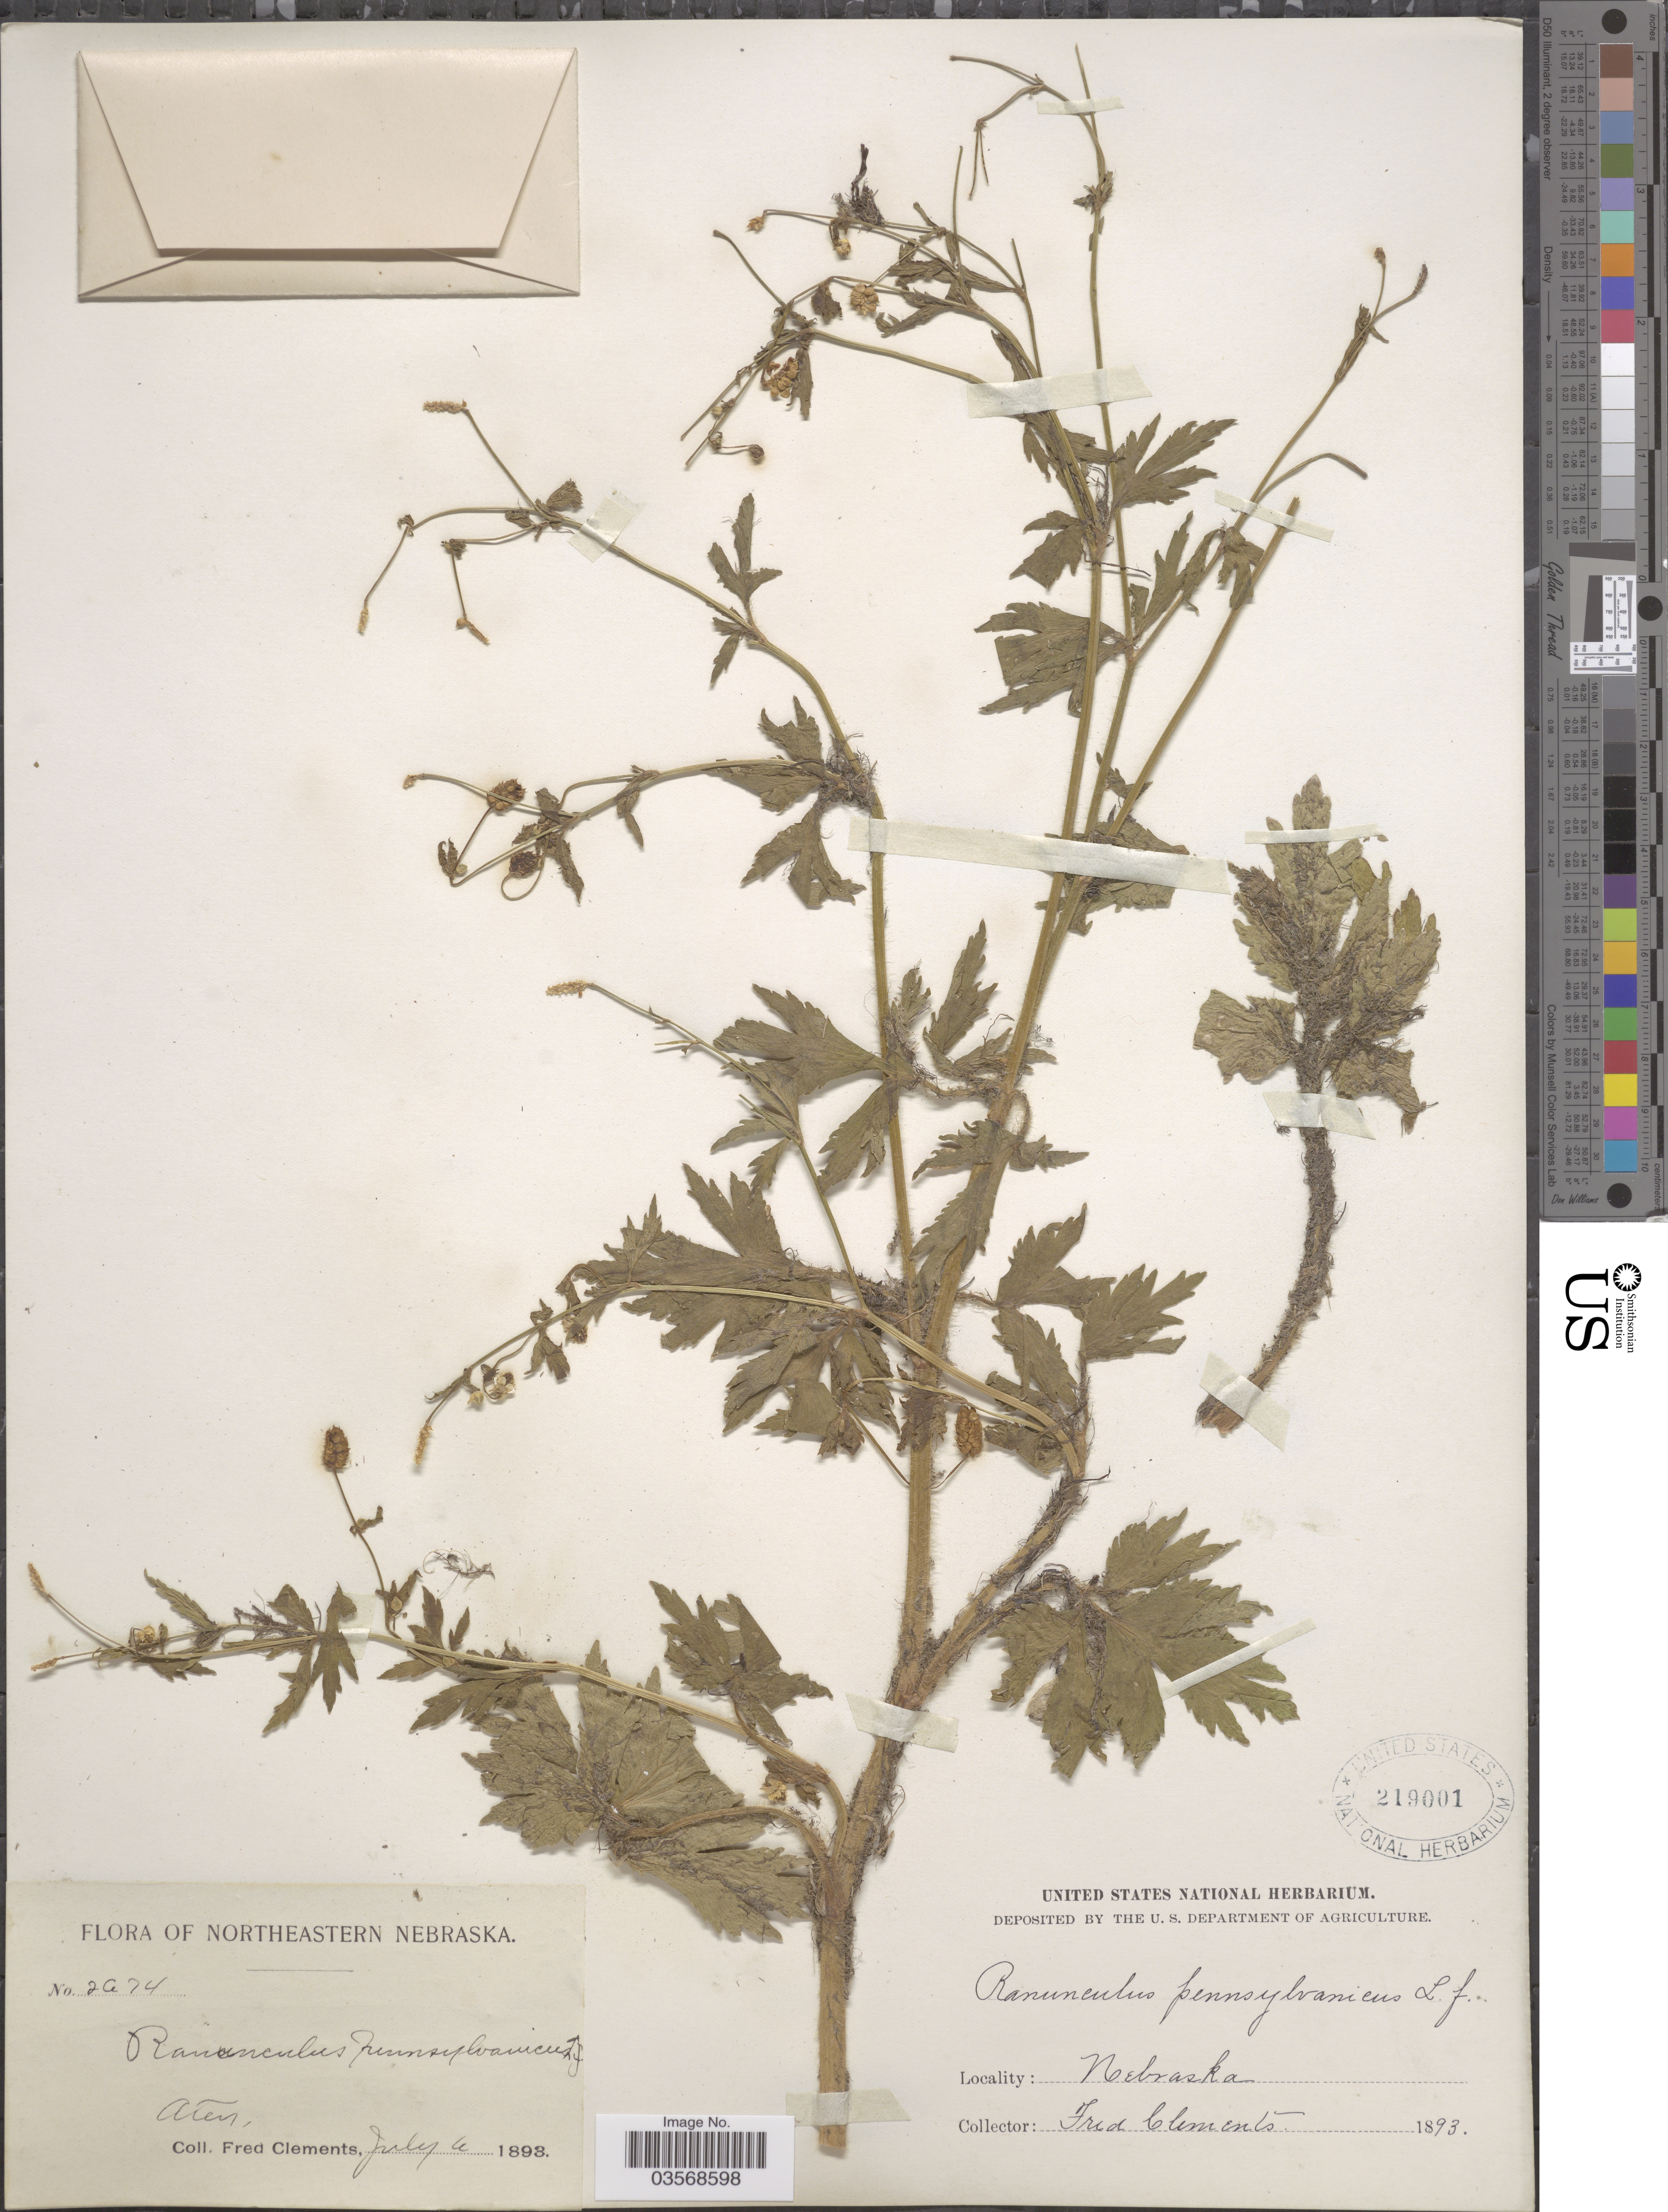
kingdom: Plantae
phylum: Tracheophyta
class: Magnoliopsida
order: Ranunculales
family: Ranunculaceae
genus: Ranunculus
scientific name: Ranunculus pensylvanicus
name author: L. f.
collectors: F. Clements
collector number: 2674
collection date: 1893-07-06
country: United States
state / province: Nebraska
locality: Northeastern Nebraska. Aten.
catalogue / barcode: US 219001